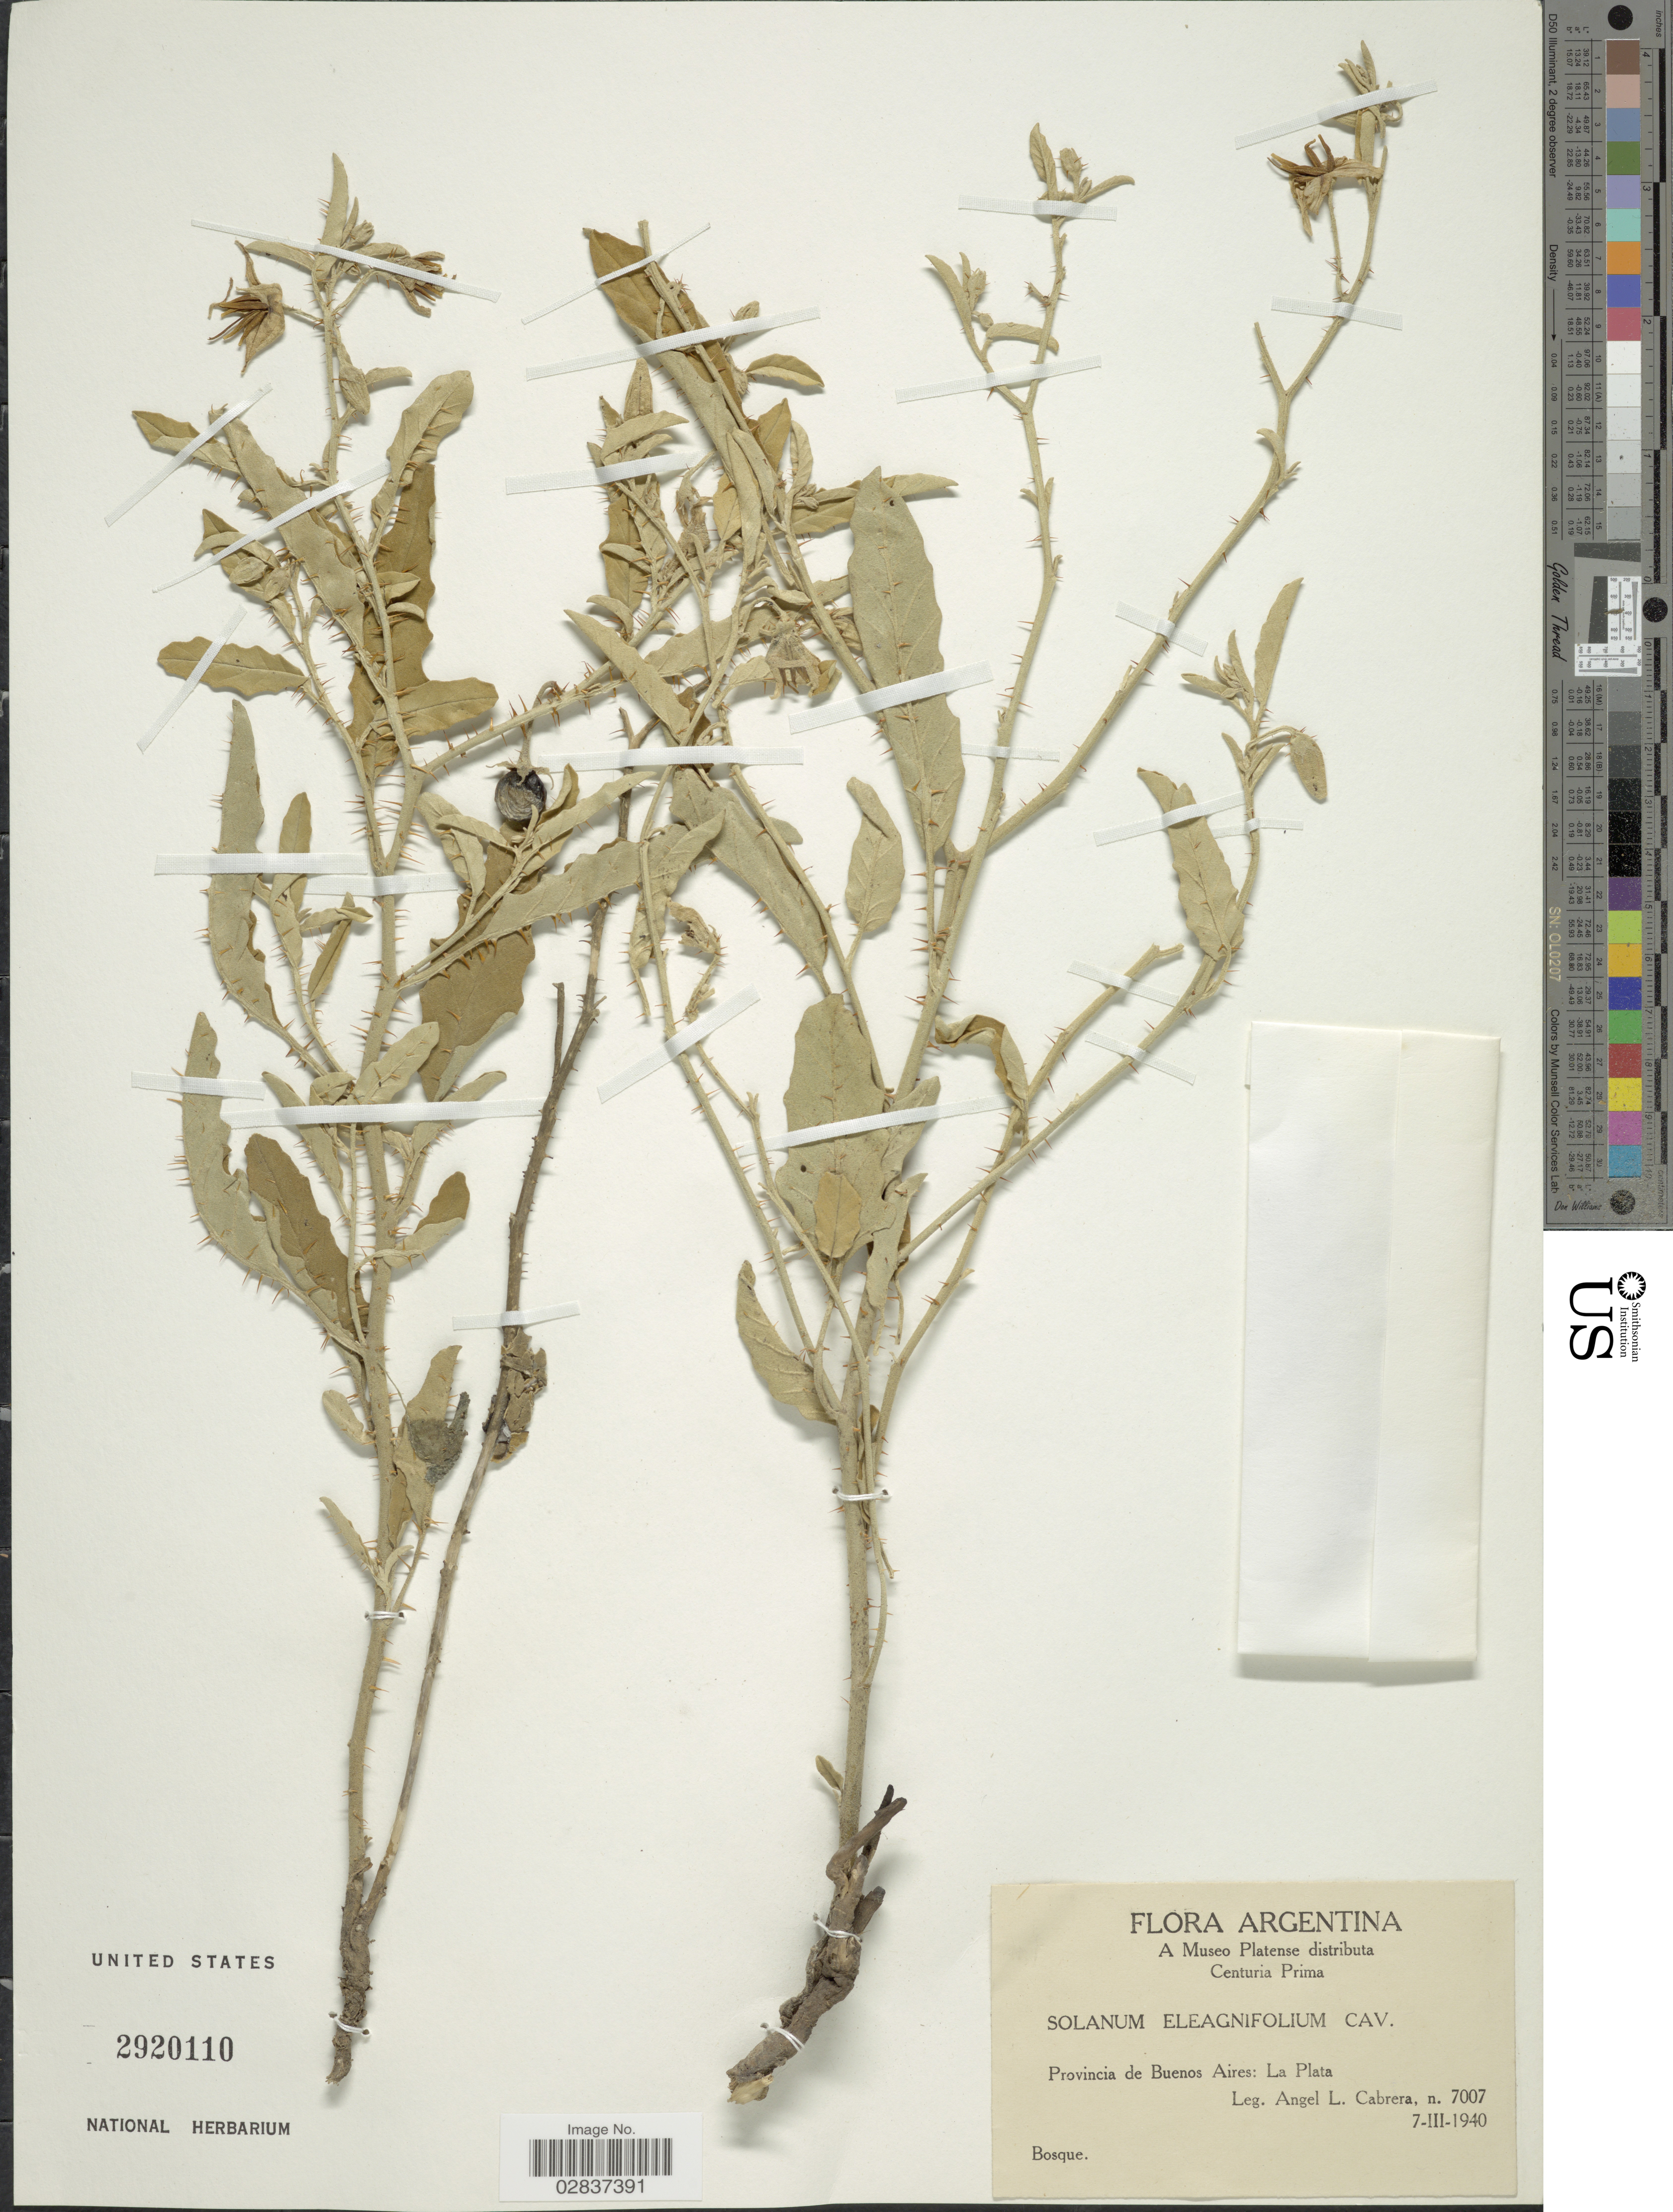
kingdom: Plantae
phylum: Tracheophyta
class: Magnoliopsida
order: Solanales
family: Solanaceae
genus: Solanum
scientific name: Solanum elaeagnifolium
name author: Cav.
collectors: A. L. Cabrera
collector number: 7007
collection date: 1940-03-07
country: Argentina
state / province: Buenos Aires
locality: Provincia Buenos Aires: La Plata.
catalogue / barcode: US 2920110